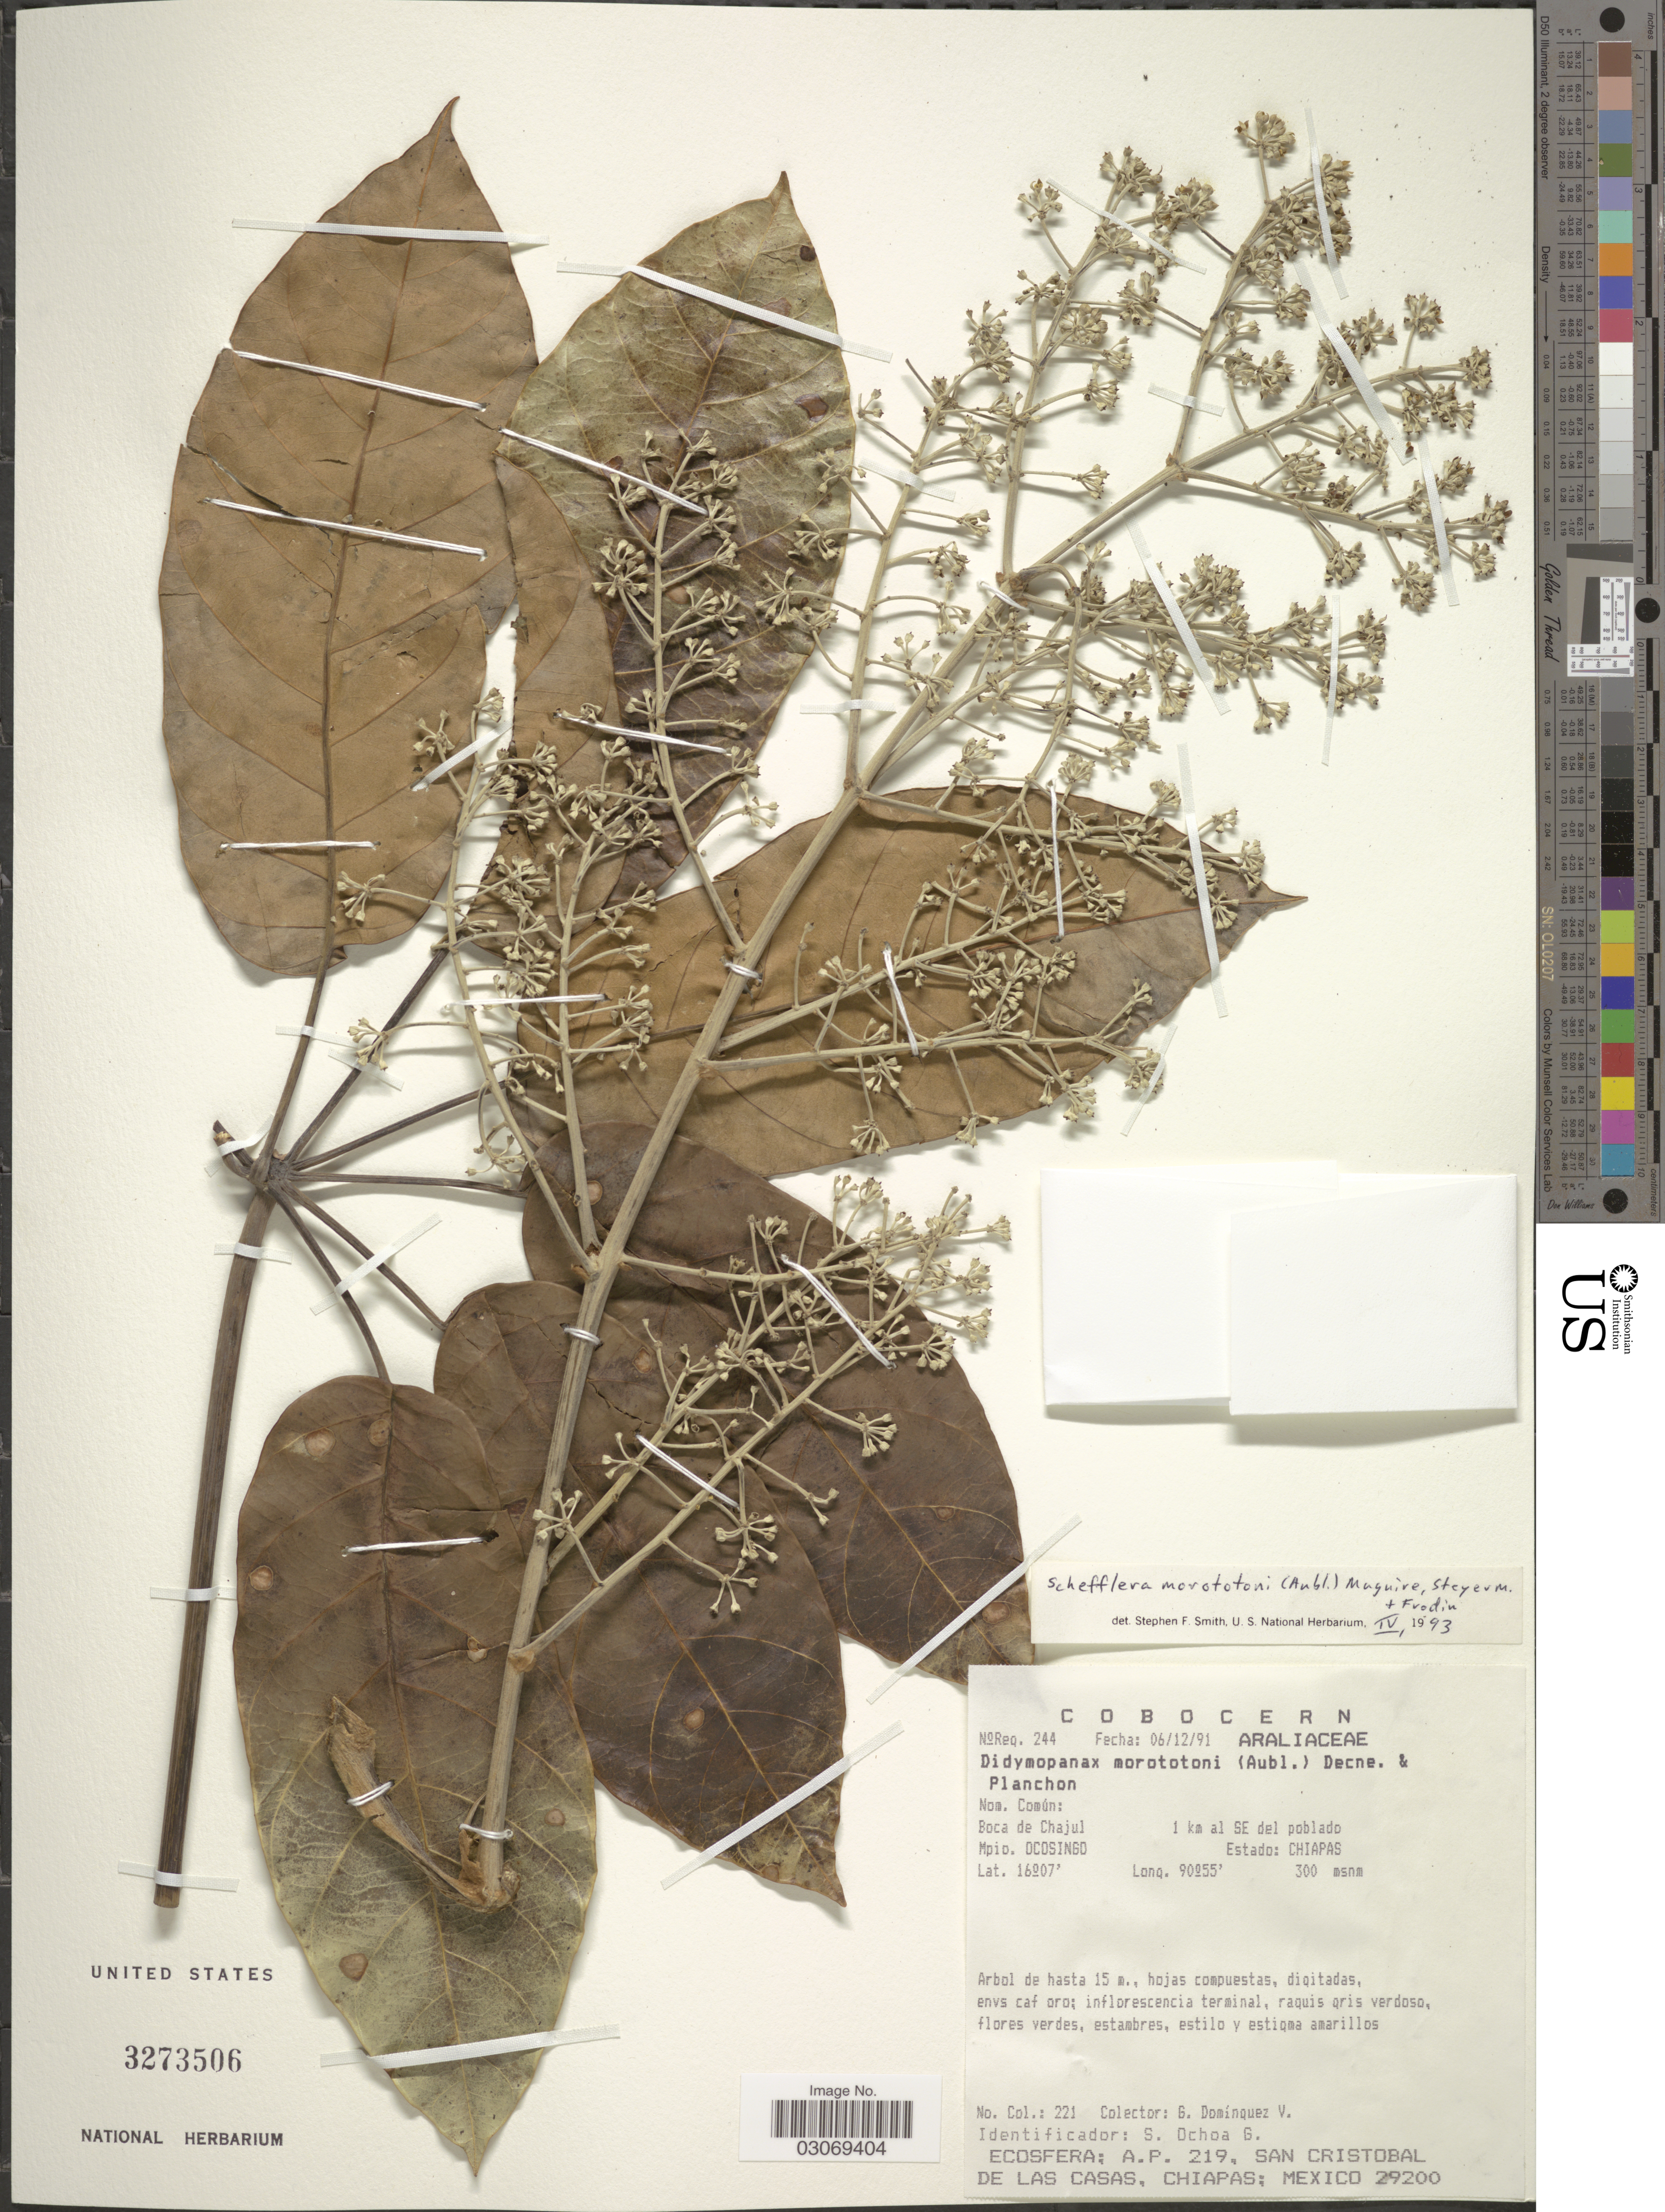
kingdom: Plantae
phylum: Tracheophyta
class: Magnoliopsida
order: Apiales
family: Araliaceae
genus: Schefflera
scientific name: Schefflera morototoni (Aubl.) Maguire, Steyerm. & Frodin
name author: (Aubl.) Maguire et al.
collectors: G. Dominquez V.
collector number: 221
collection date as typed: Transcribed d/m/y: 6/12/91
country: Mexico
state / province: Chiapas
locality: Boca de Chajul. 1 km al SE del poblado. Mpio. Ocosingo.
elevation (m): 300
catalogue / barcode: US 3273506